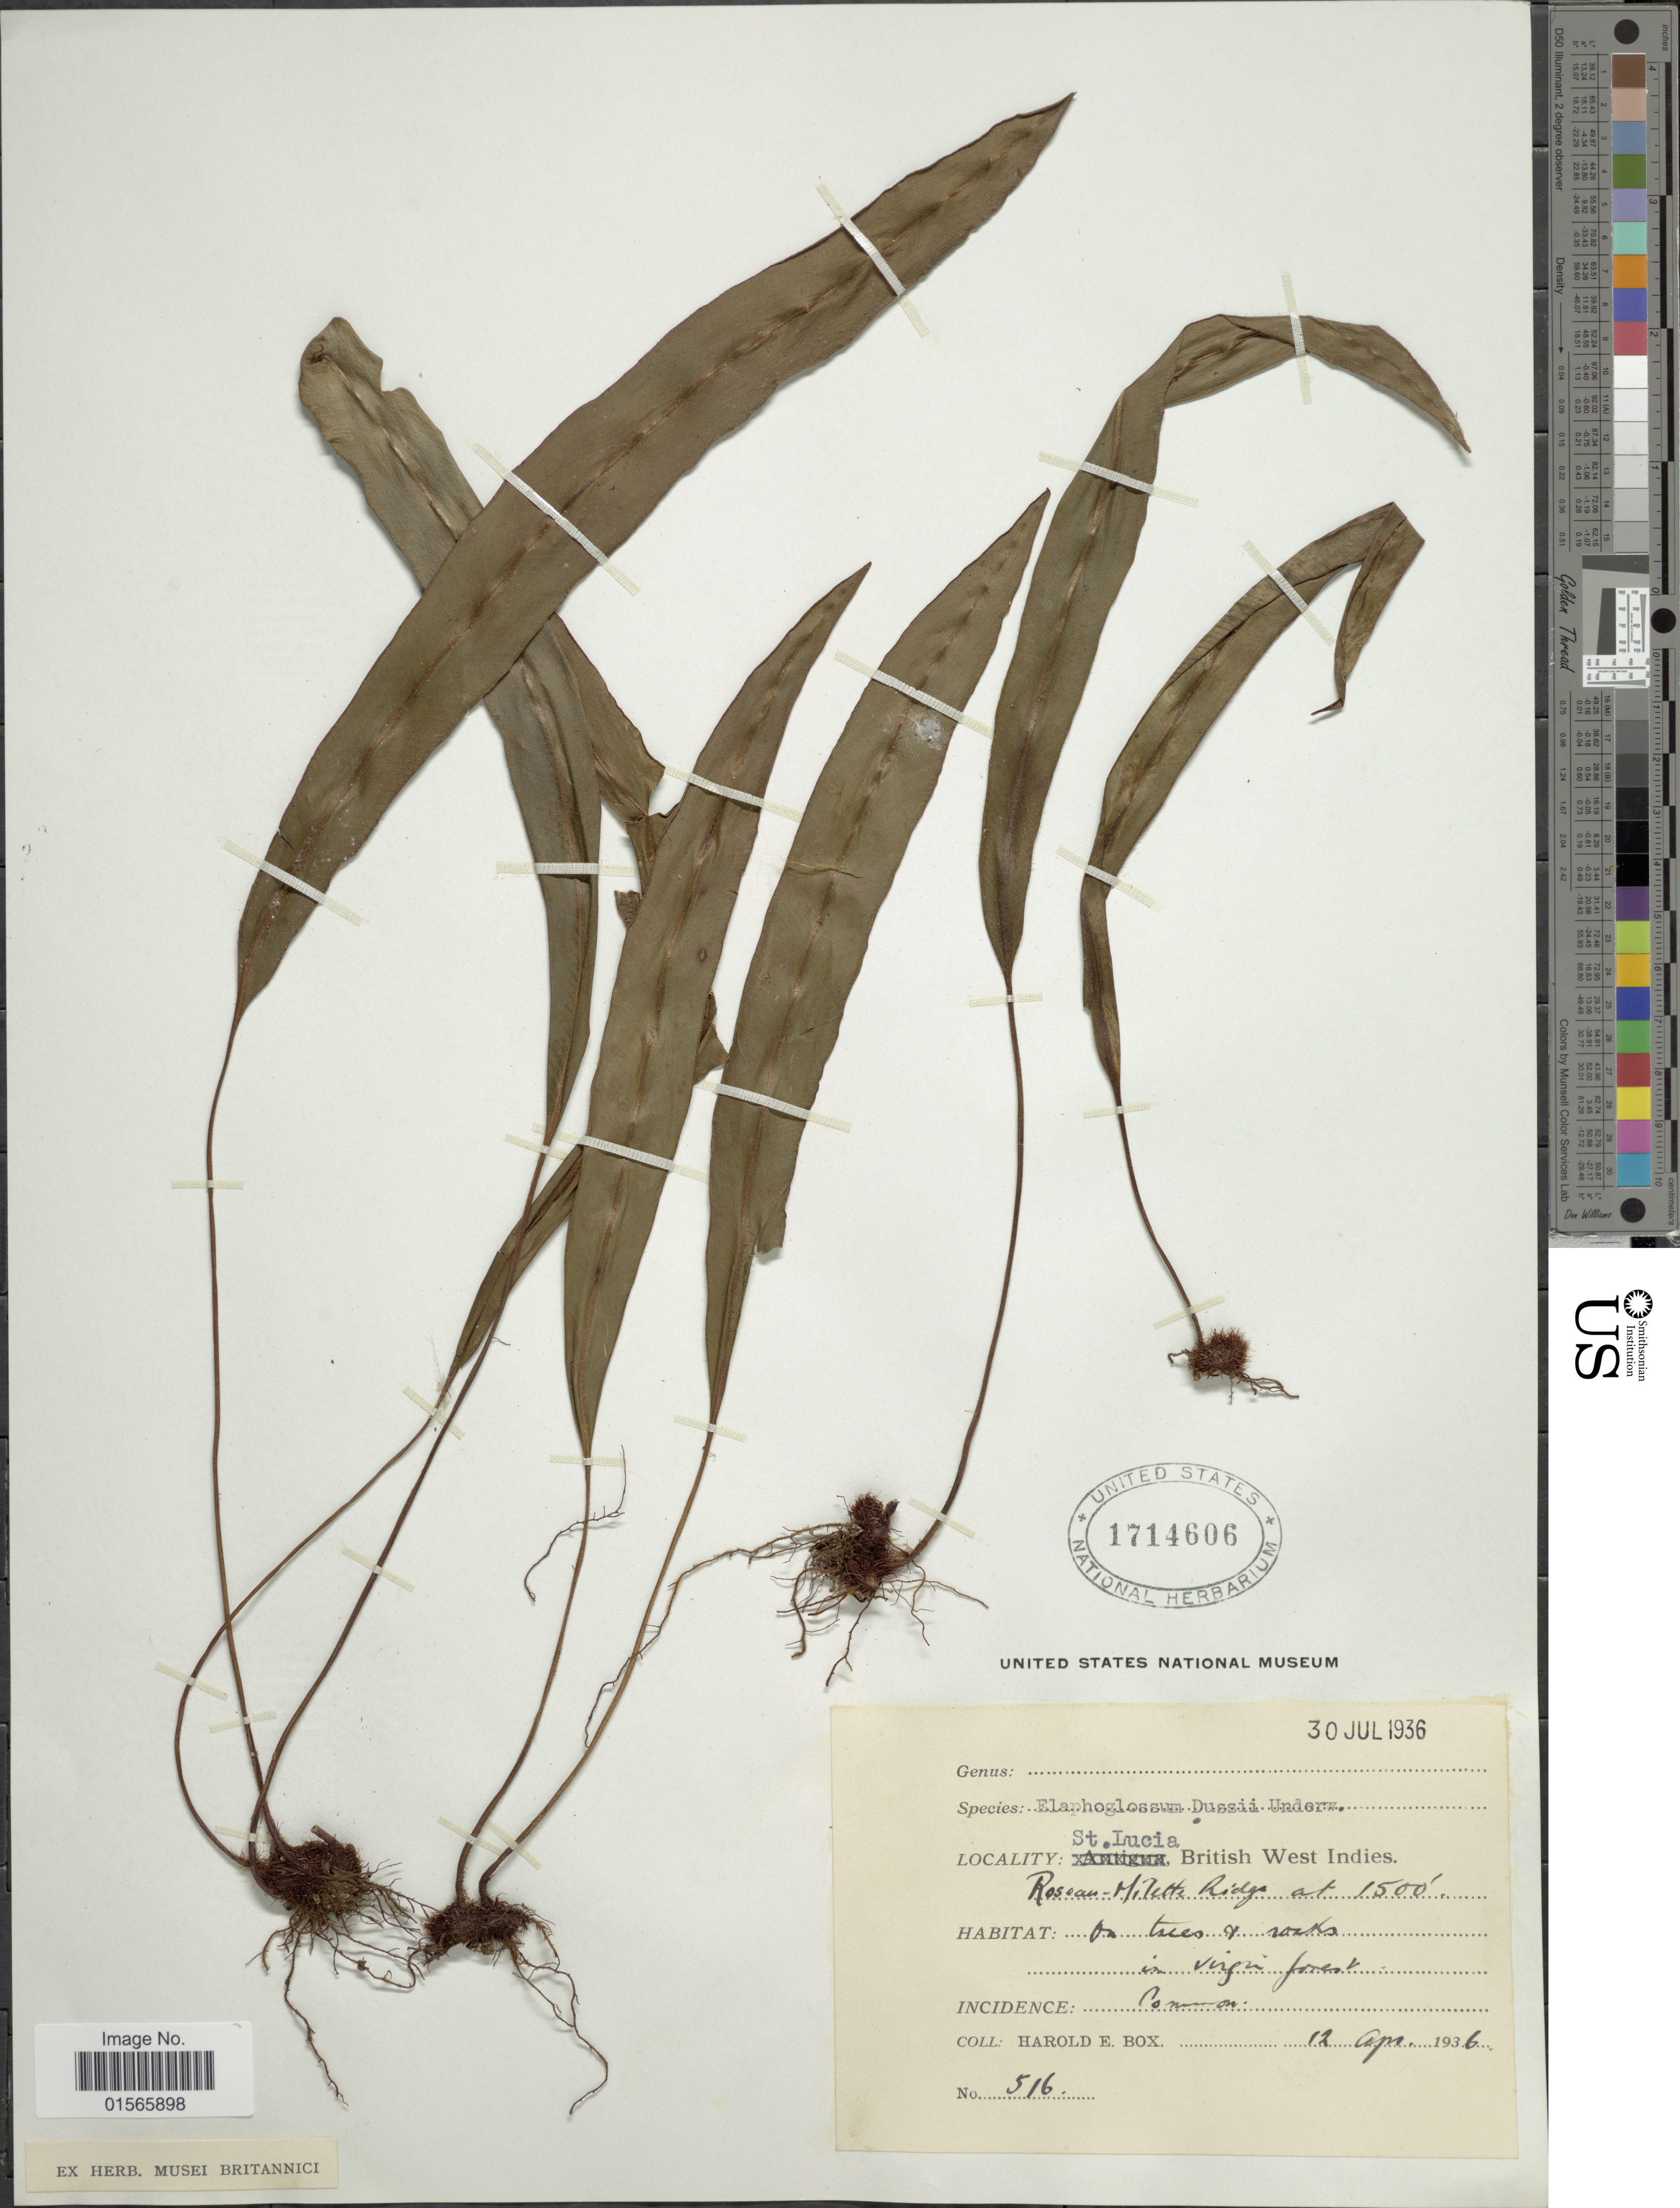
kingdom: Plantae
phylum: Tracheophyta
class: Polypodiopsida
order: Polypodiales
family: Dryopteridaceae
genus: Elaphoglossum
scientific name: Elaphoglossum petiolatum var. dussii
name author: (Underw. ex Maxon) Proctor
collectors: H. E. Box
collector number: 516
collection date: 1936-04-12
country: St. Lucia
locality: St. Lucia, British West Indies, oseau-Milette Ridges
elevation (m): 457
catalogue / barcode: US 1714606